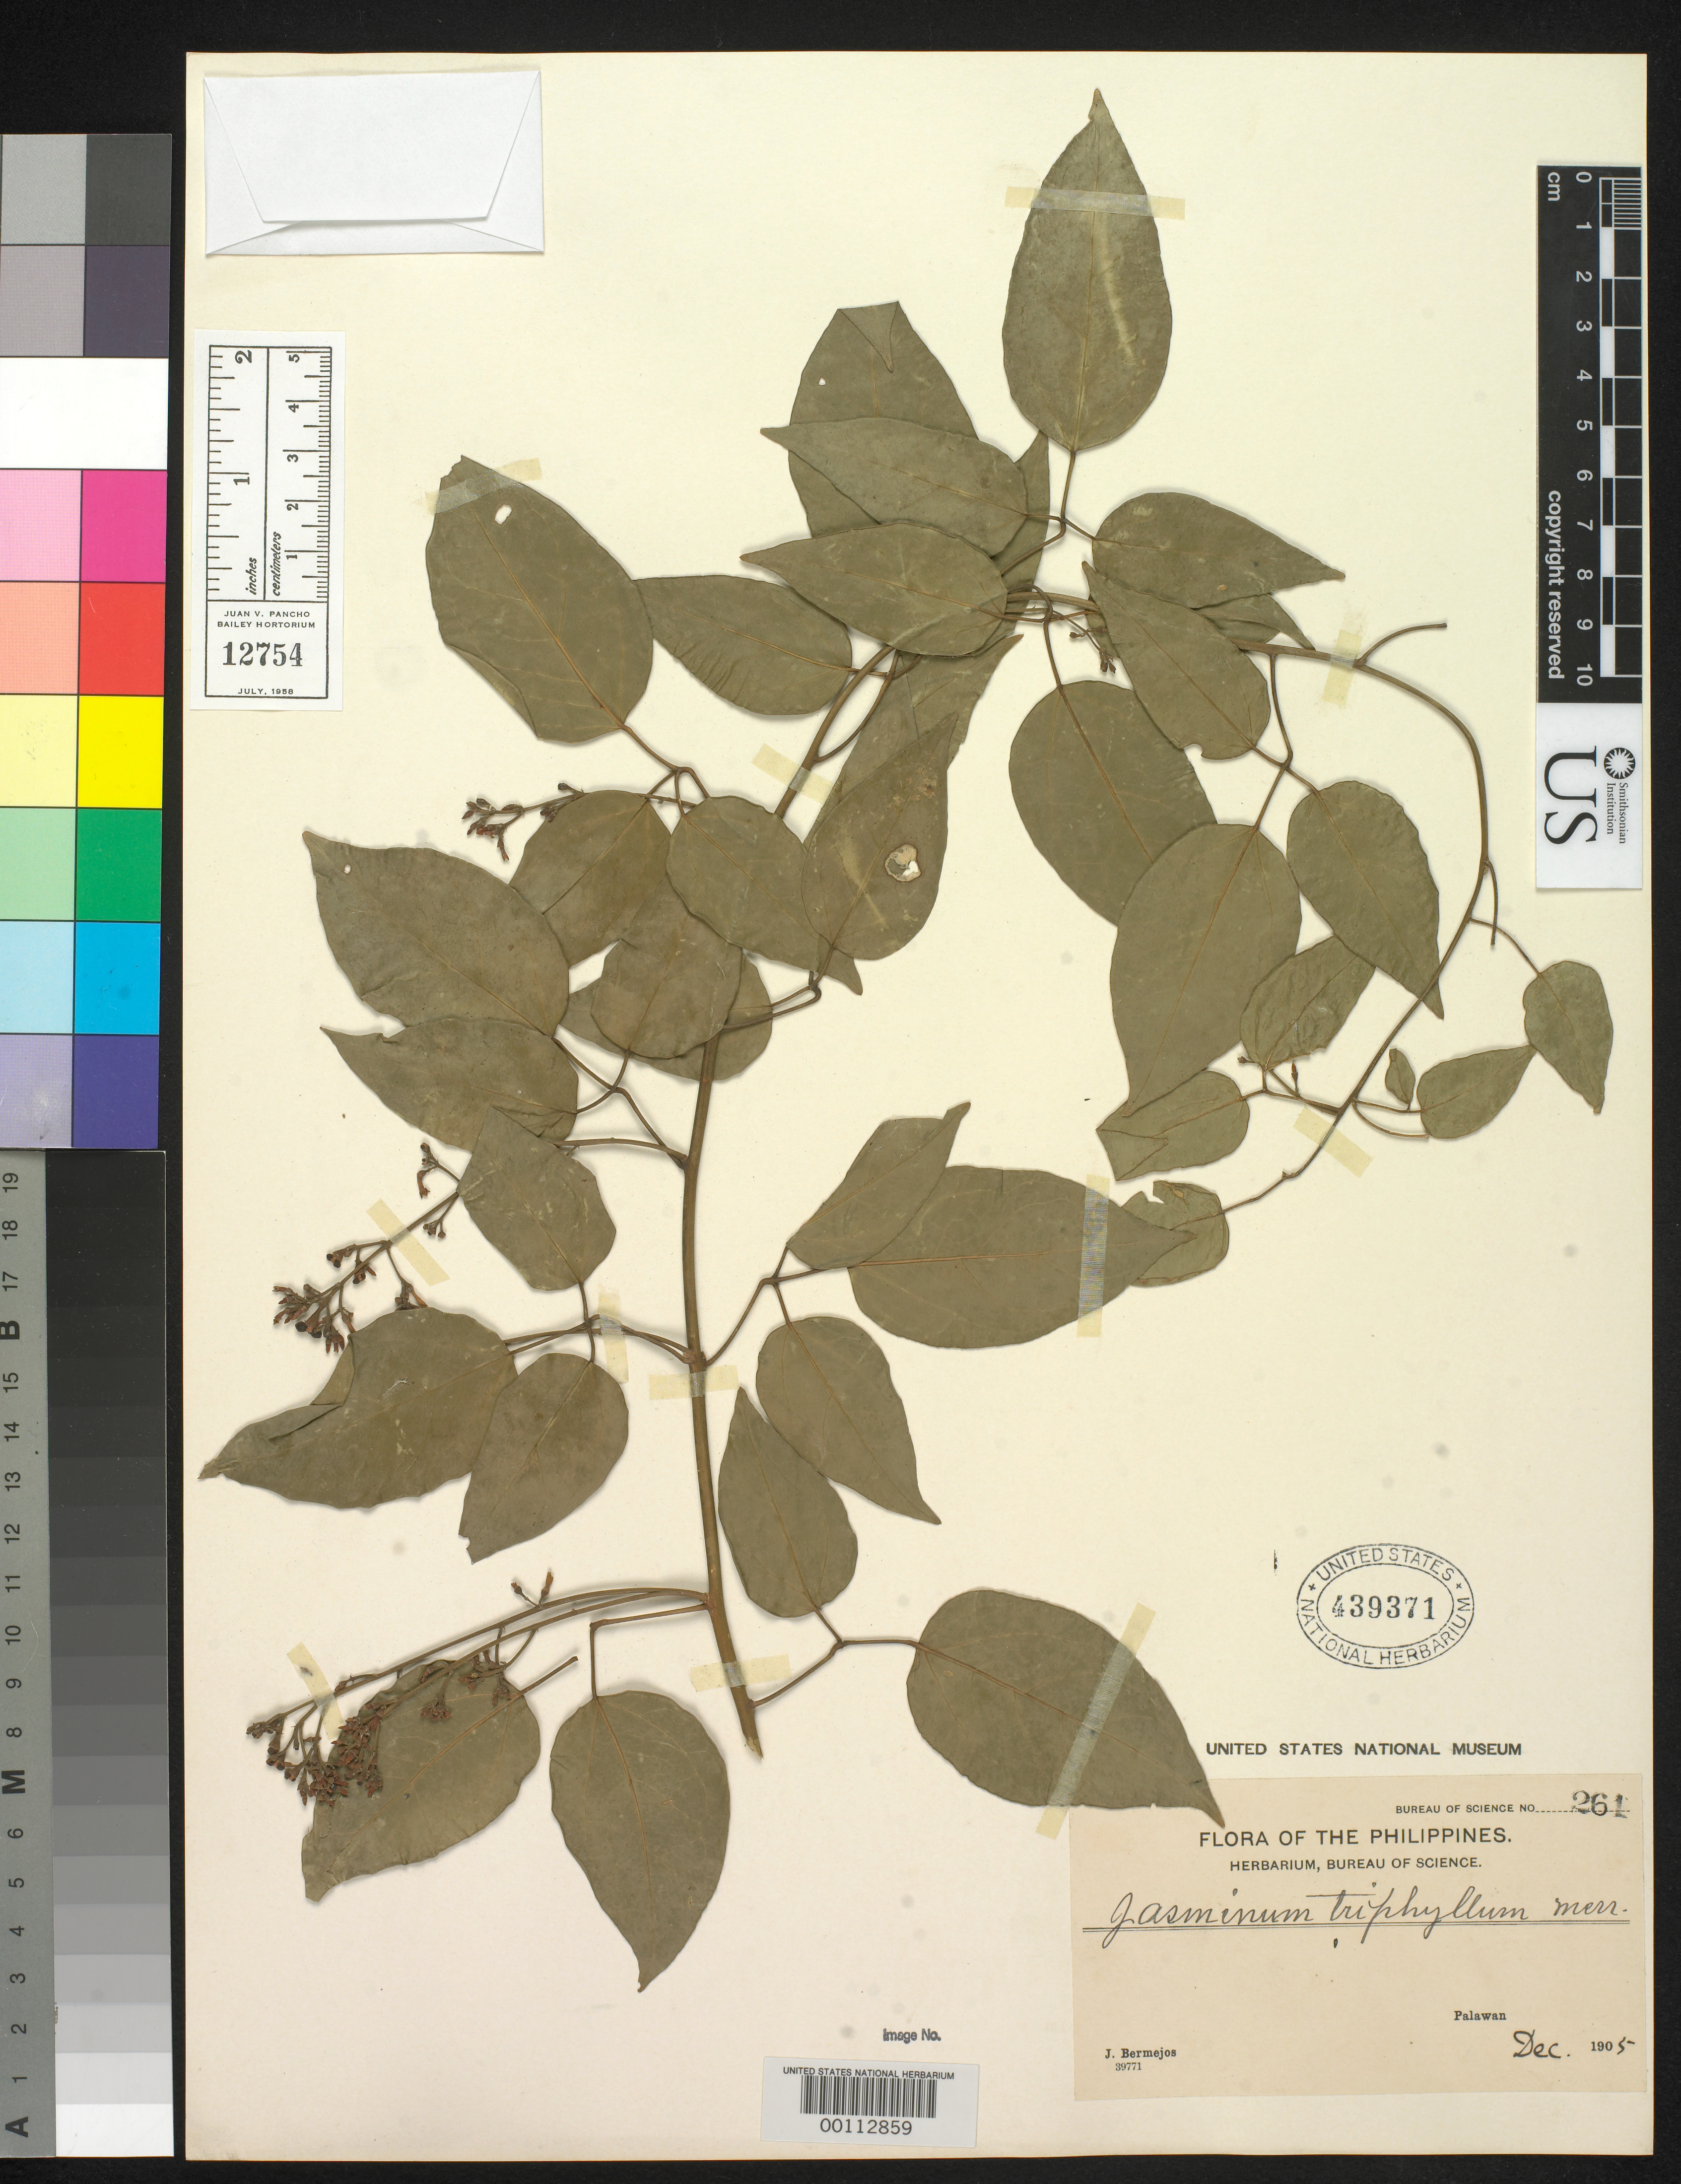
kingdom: Plantae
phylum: Tracheophyta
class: Magnoliopsida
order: Lamiales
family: Oleaceae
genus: Jasminum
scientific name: Jasminum triphyllum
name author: Merr.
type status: Isotype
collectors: J. Bermejos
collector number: Bur. Sci. 261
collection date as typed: Dec 1905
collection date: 1905-12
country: Philippines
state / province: Mimaropa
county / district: Palawan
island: Palawan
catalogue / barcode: US 439371